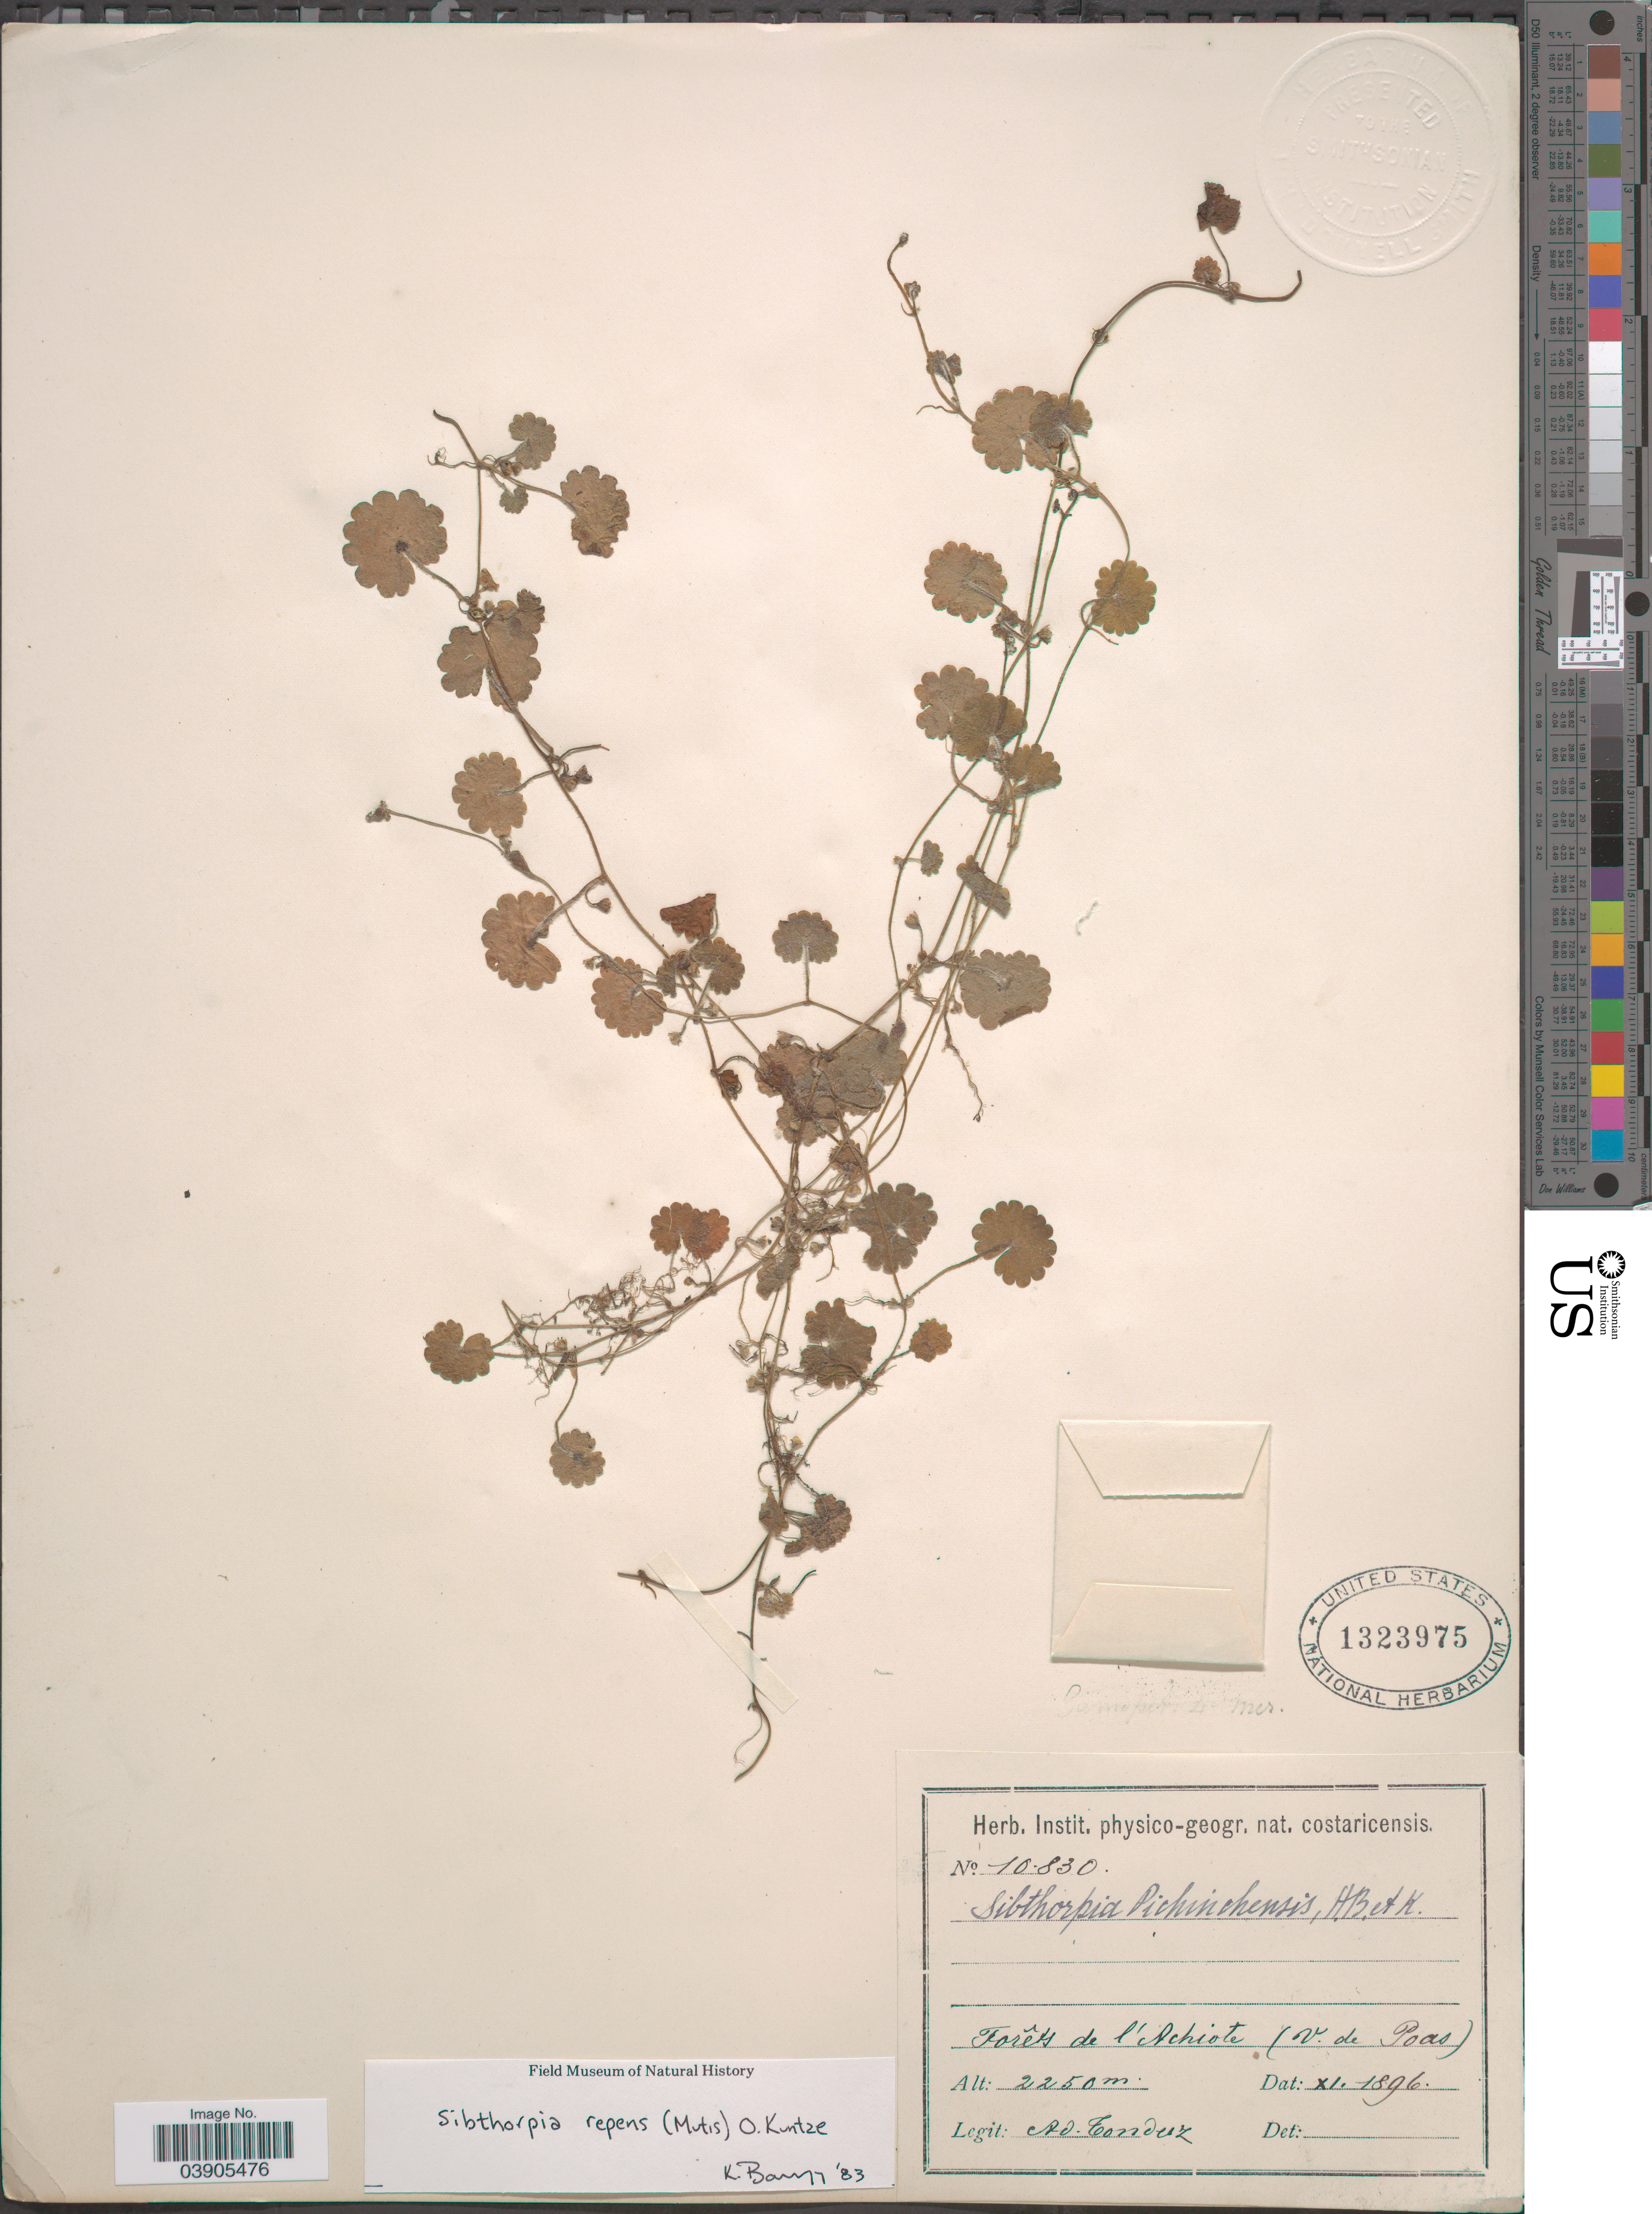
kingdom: Plantae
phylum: Tracheophyta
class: Magnoliopsida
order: Lamiales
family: Plantaginaceae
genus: Sibthorpia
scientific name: Sibthorpia repens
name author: (L.) Kuntze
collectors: A. Tonduz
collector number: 10830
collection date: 1896-11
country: Costa Rica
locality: Forêts de l' Achiote (V. de Poas).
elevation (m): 2250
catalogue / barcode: US 1323975